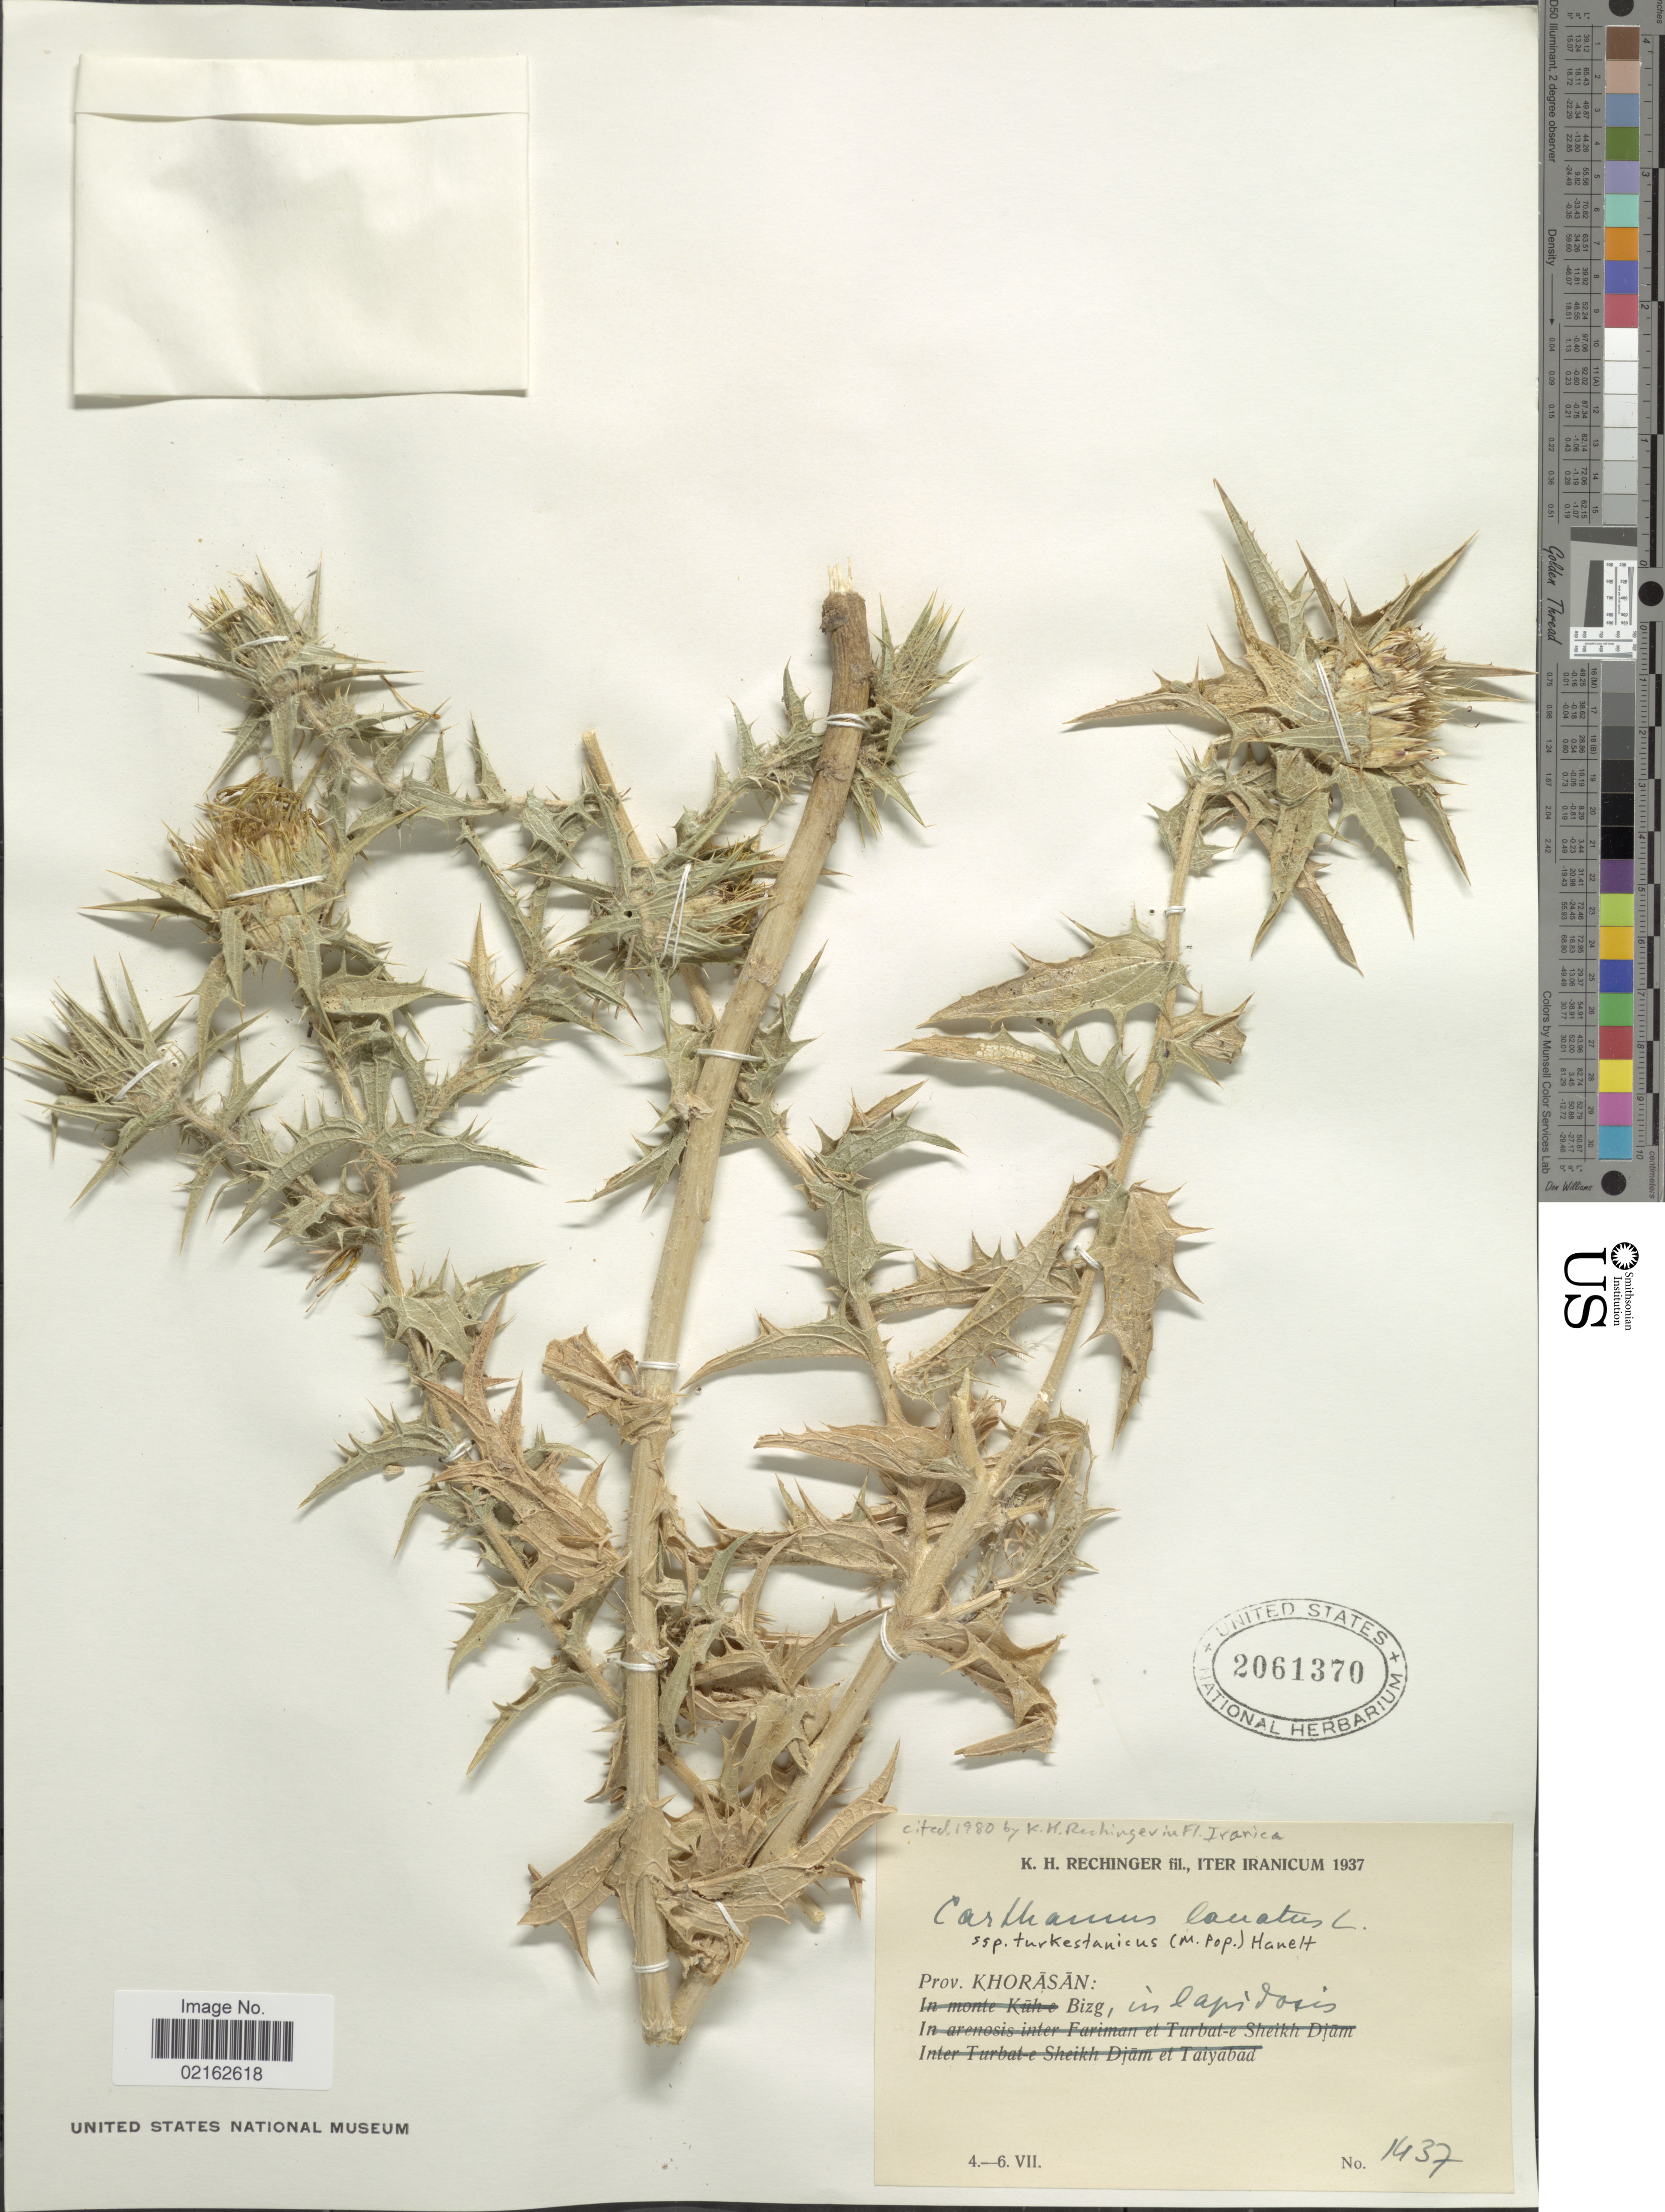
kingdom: Plantae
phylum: Tracheophyta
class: Magnoliopsida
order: Asterales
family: Asteraceae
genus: Carthamus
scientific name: Carthamus lanatus var. turkestanicus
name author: (Popov) Hanelt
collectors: K. H. Rechinger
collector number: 1437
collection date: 1937-07-04/1937-07-06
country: Iran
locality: Prov. Khorasan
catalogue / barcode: US 2061370